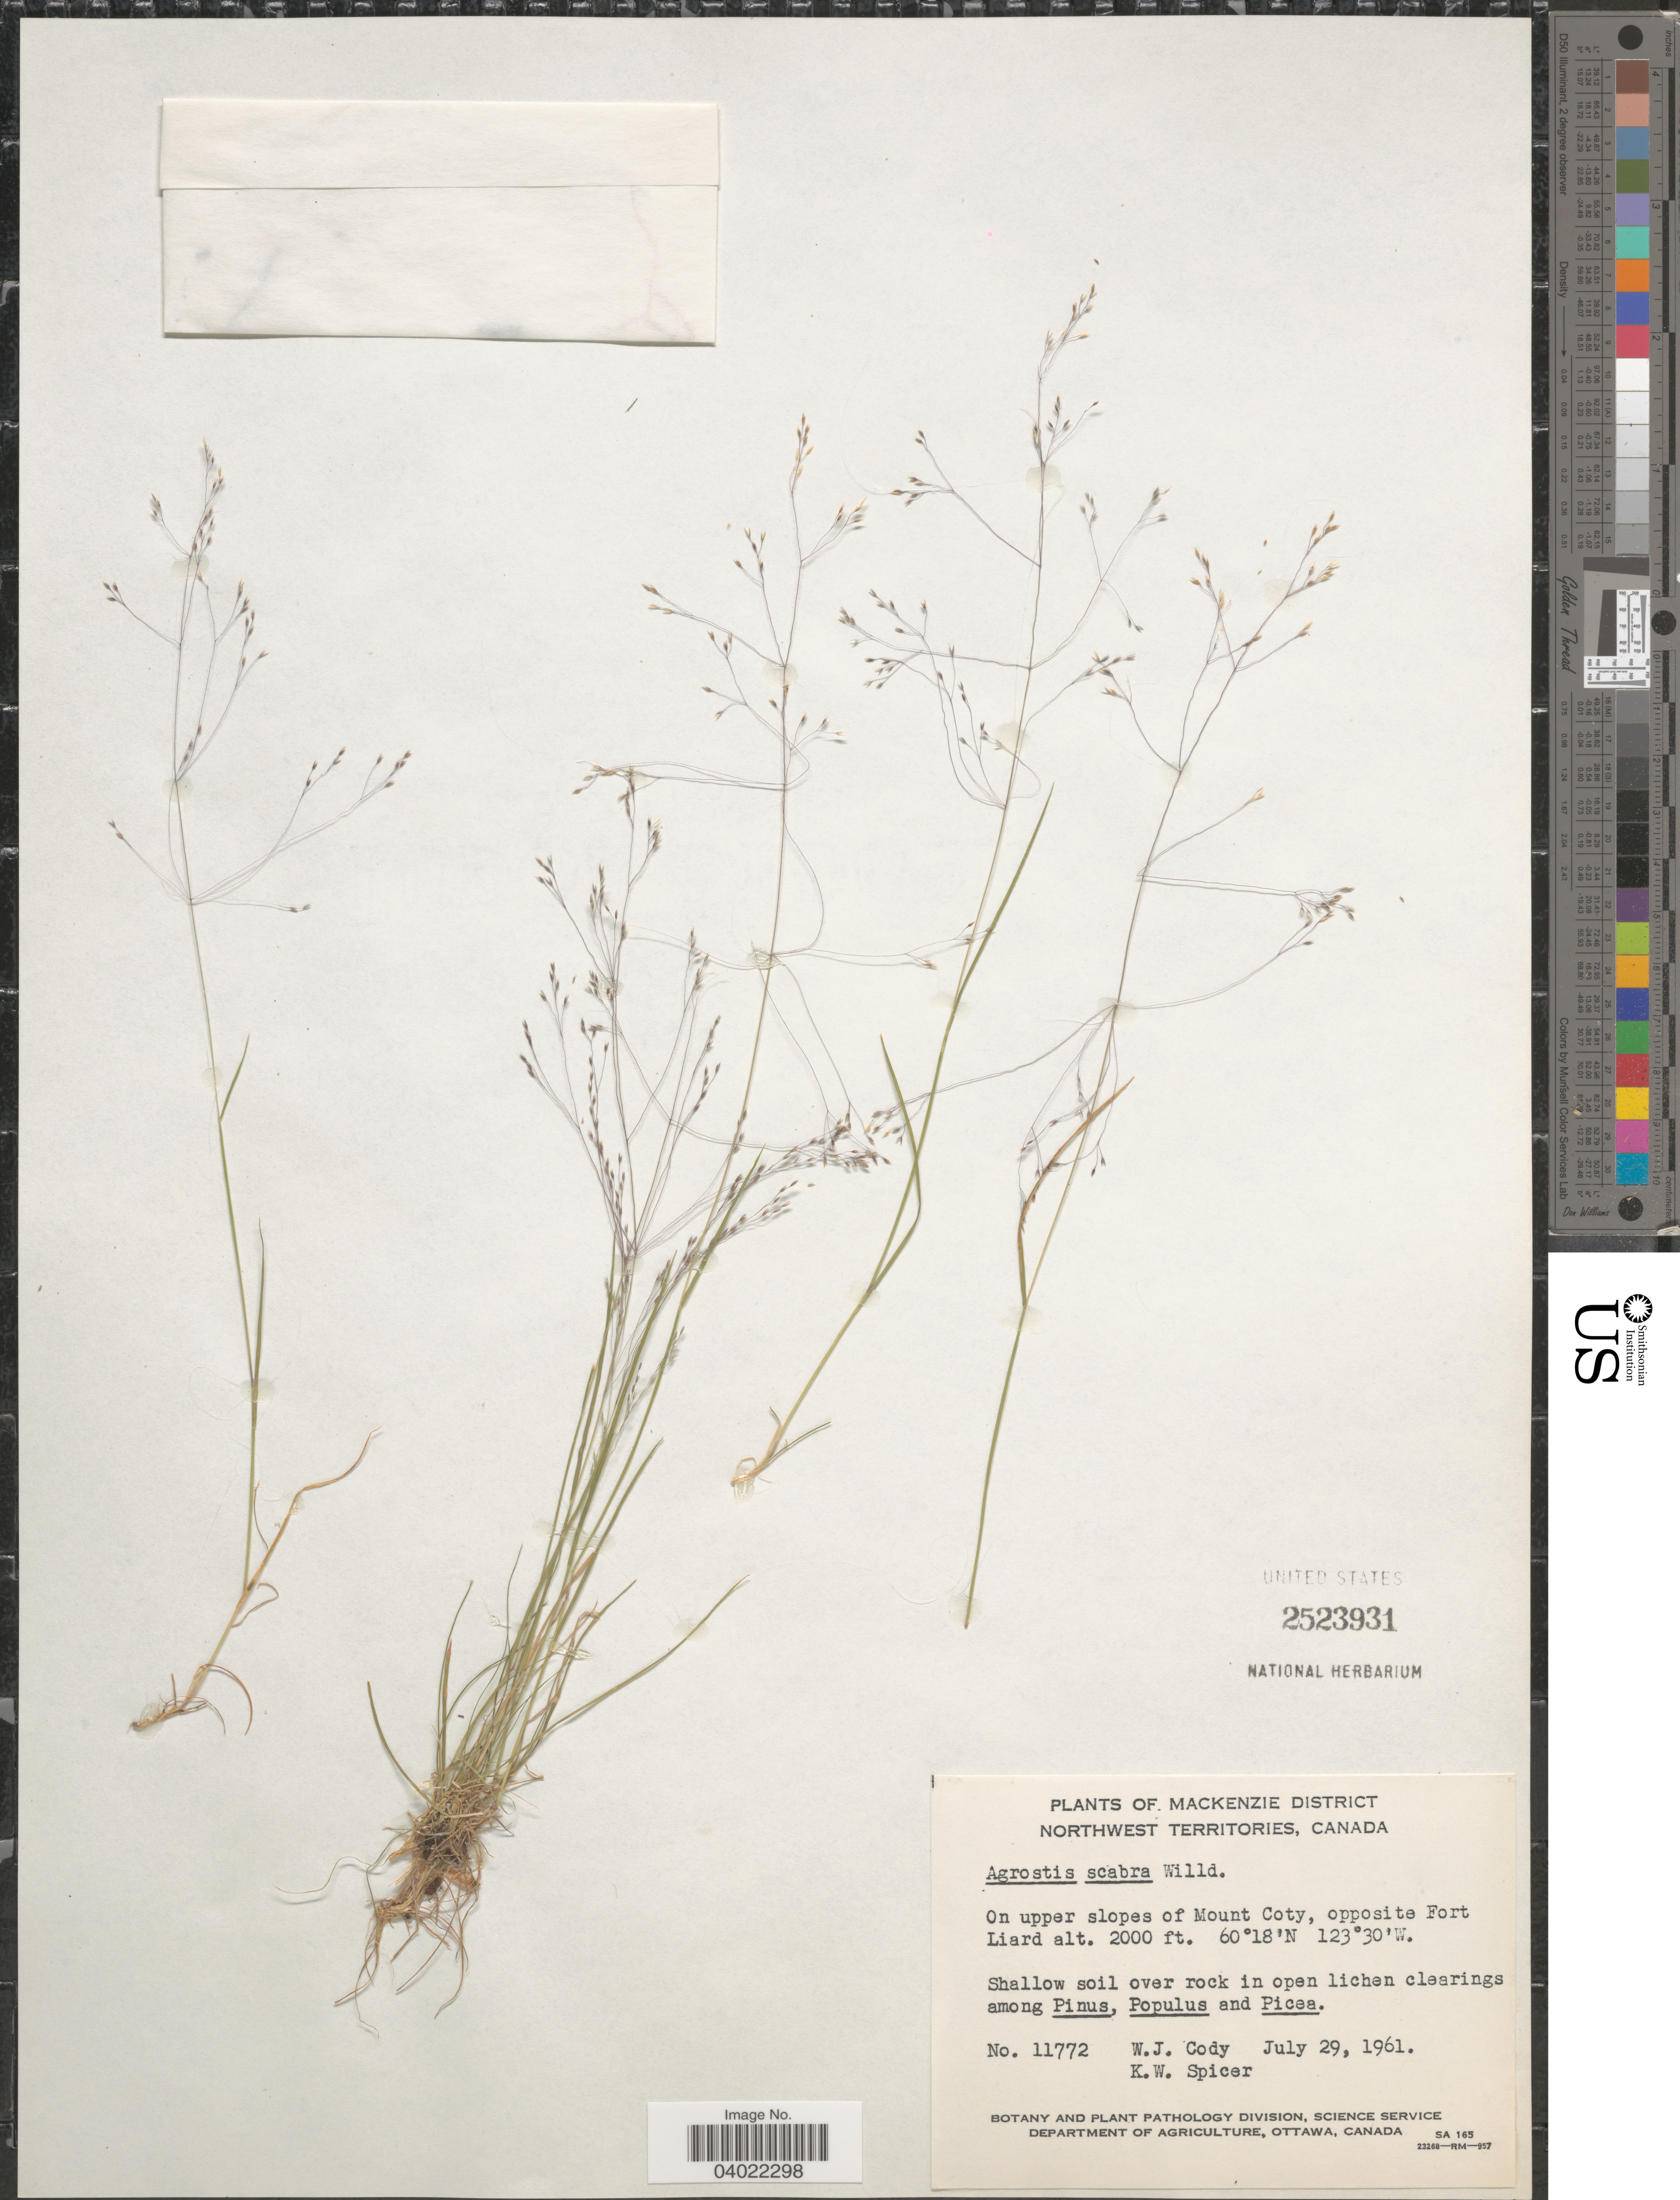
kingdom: Plantae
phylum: Tracheophyta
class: Liliopsida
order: Poales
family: Poaceae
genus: Agrostis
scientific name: Agrostis scabra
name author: Willd.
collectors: W. Cody & K. Spicer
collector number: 11772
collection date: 1961-07-29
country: Canada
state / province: Northwest Territories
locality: Mackenzie District. On upper slopes of Mount Coty, opposite Fort Liard.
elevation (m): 610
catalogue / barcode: US 2523931